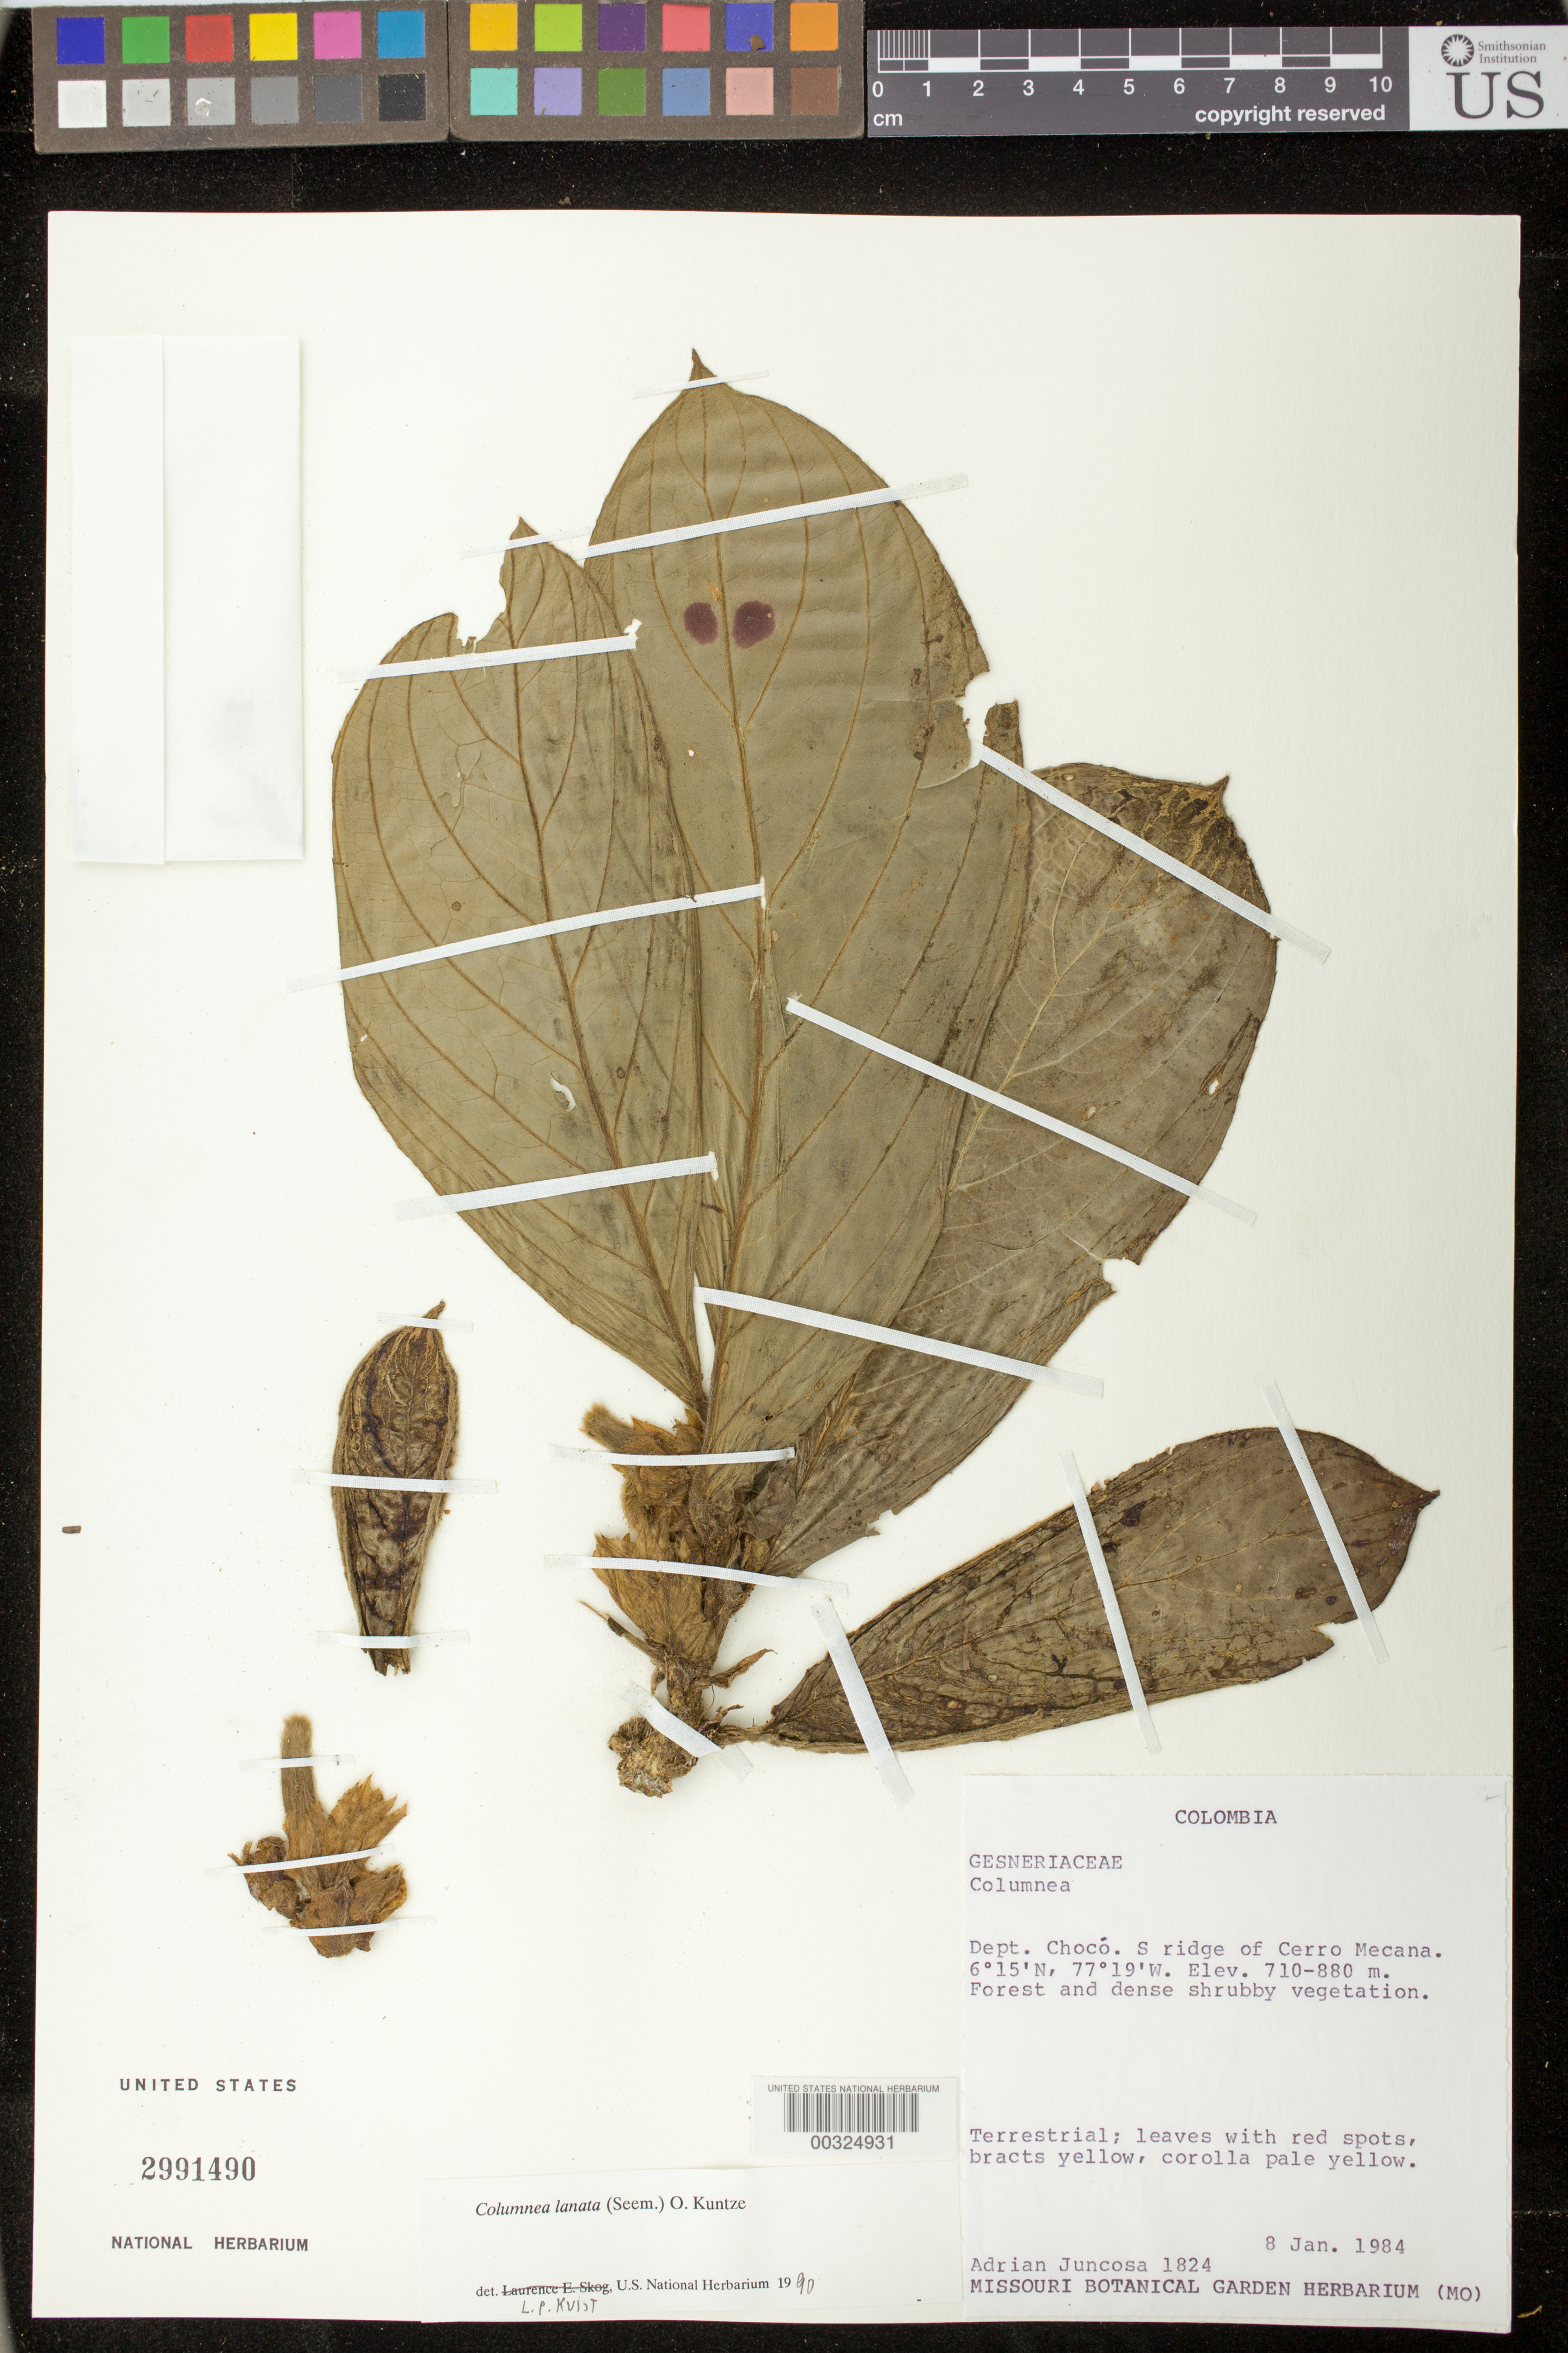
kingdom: Plantae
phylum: Tracheophyta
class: Magnoliopsida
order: Lamiales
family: Gesneriaceae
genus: Columnea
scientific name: Columnea lanata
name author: (Seem.) Kuntze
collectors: A. Juncosa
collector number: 1824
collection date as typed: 08 Jan 1984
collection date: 1984-01-08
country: Colombia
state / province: Chocó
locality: S ridge of Cerro Mecana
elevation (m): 710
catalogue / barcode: US 2991490